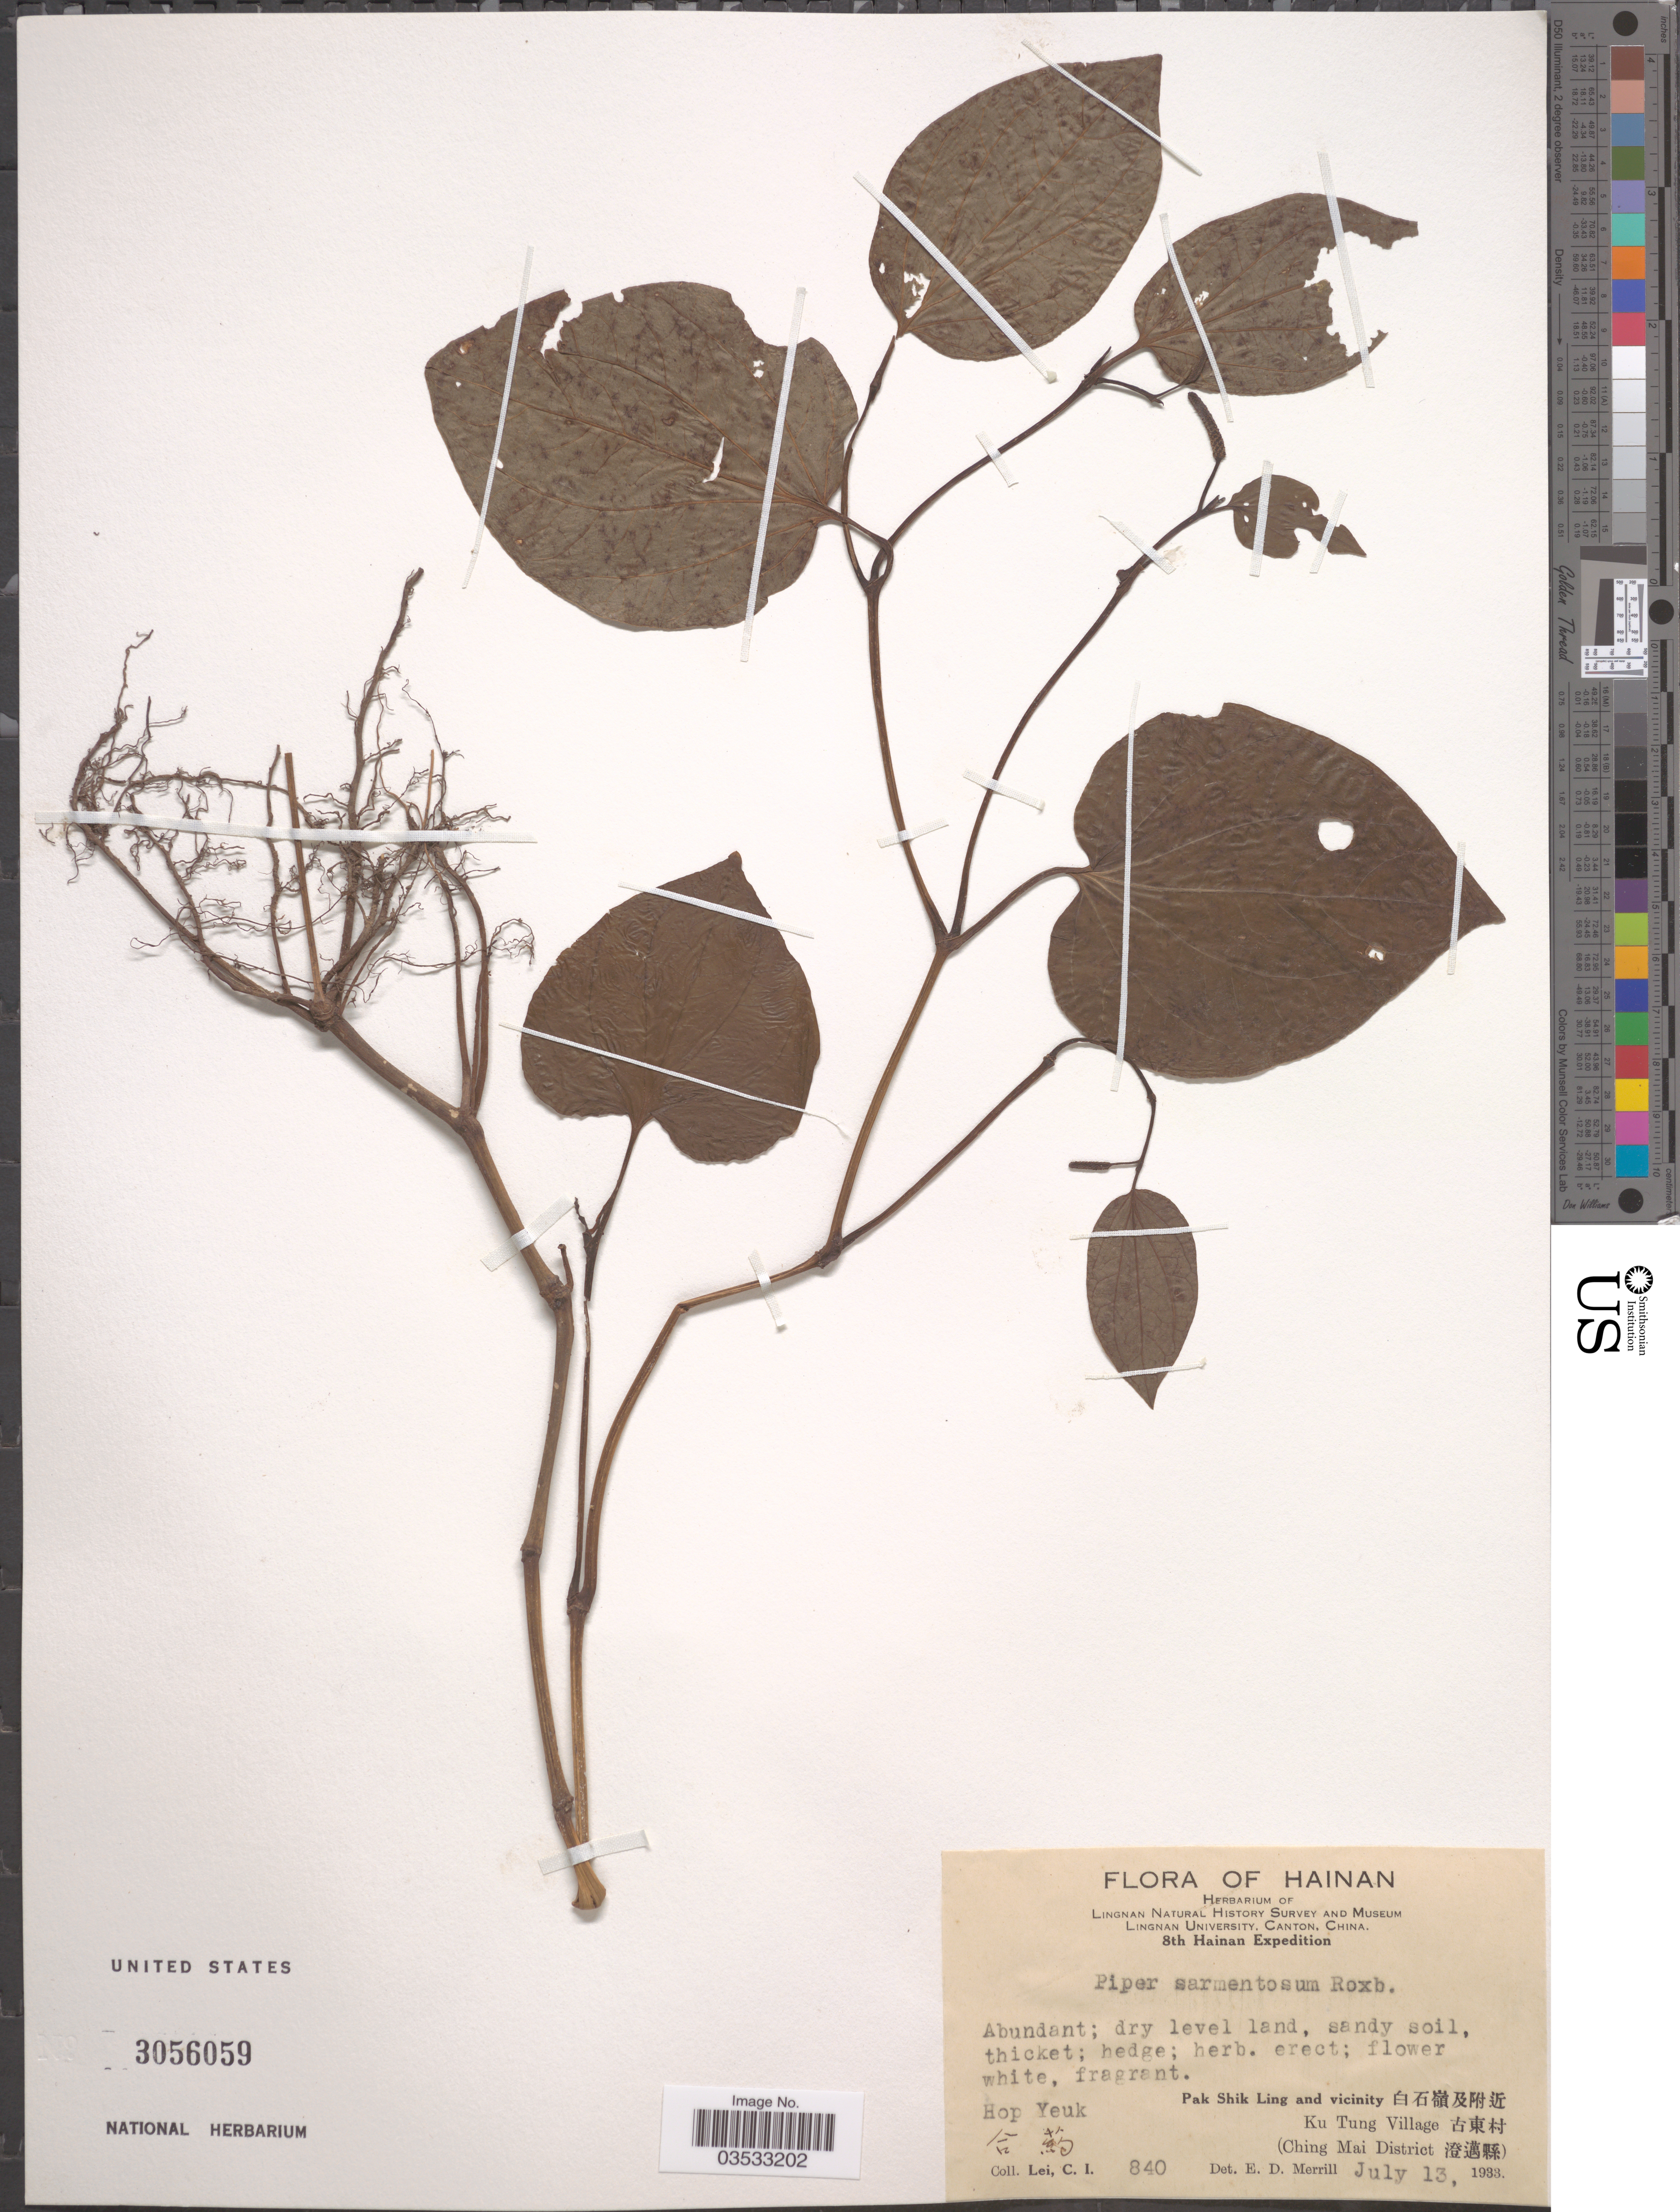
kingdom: Plantae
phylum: Tracheophyta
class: Magnoliopsida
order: Piperales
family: Piperaceae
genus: Piper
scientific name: Piper sarmentosum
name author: Roxb.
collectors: C. I. Lei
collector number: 840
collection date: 1933-07-13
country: China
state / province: Hainan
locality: Hop Yeuk. Pak Shik Ling and vicinity X, Ku Tung Village X, (Ching Mai District X).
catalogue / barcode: US 3056059